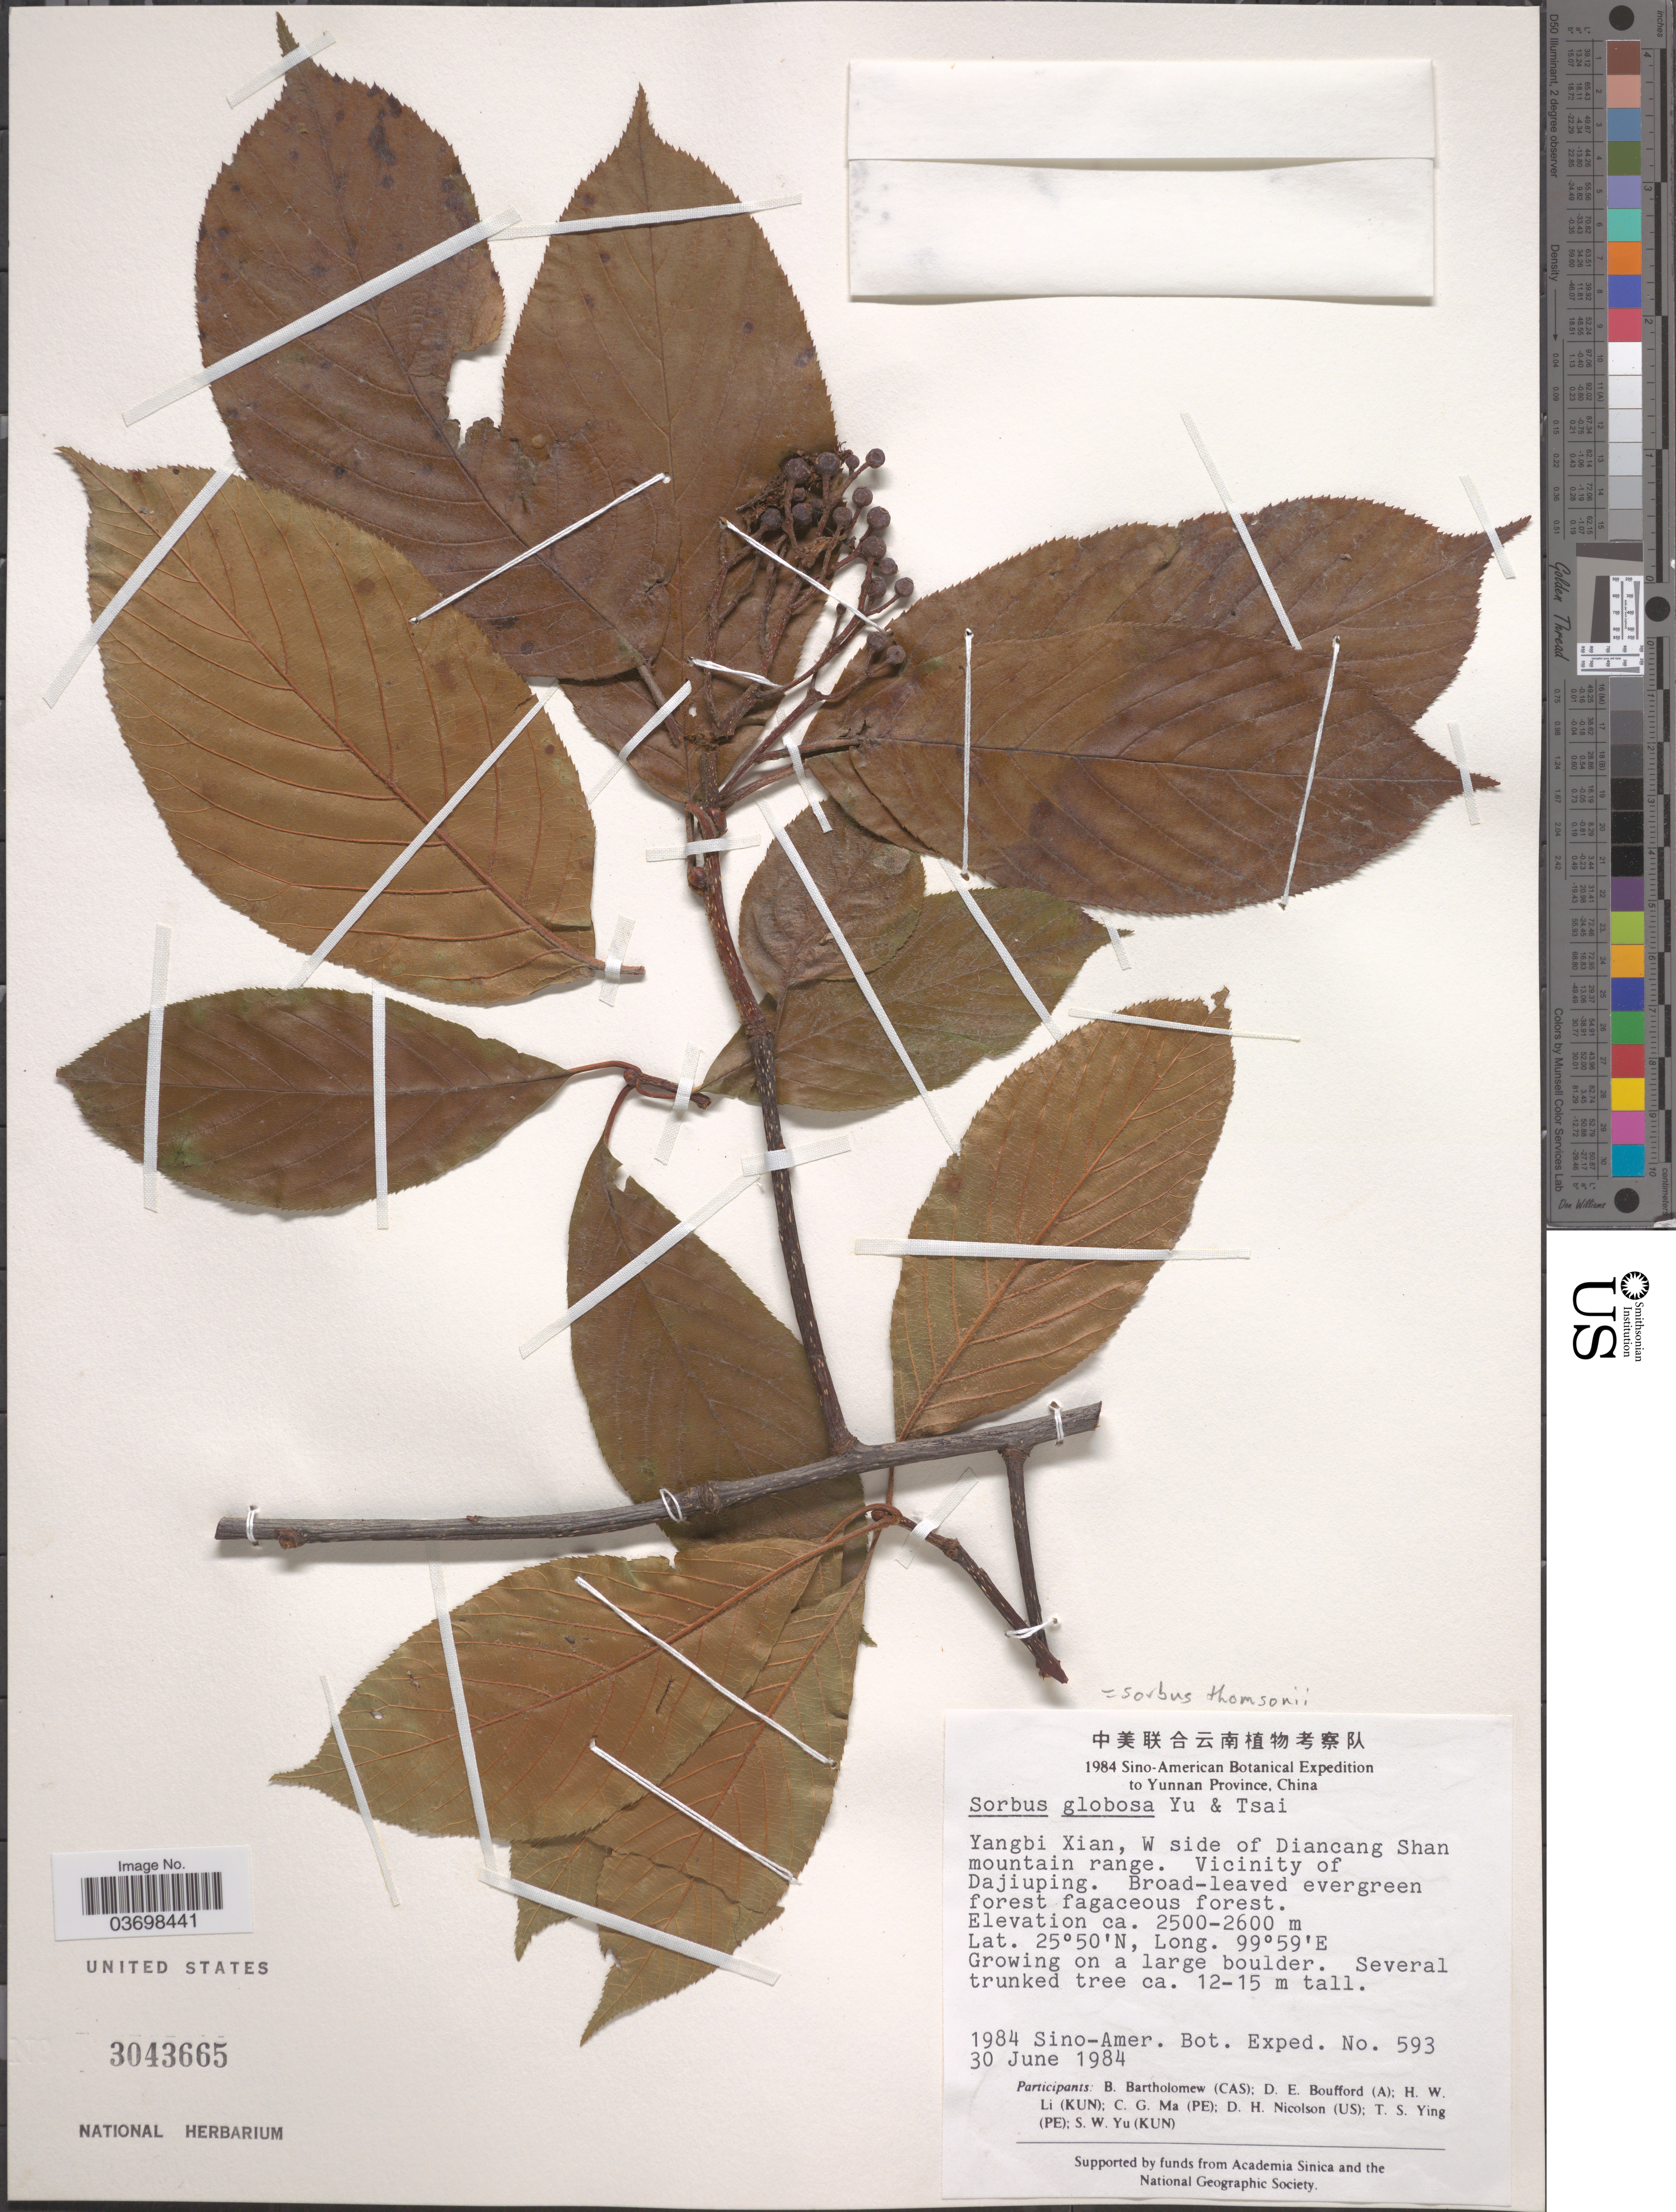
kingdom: Plantae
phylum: Tracheophyta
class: Magnoliopsida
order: Rosales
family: Rosaceae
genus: Sorbus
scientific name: Sorbus thomsonii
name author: (King ex Hook. f.) Rehder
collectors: Sino-Amer. Bot. Exped. 1984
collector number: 593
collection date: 1984-06-30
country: China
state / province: Yunnan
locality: Yangbi Xian, W side of Diancang Shan mountain range. Vicinity of Dajiuping.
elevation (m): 2500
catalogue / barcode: US 3043665